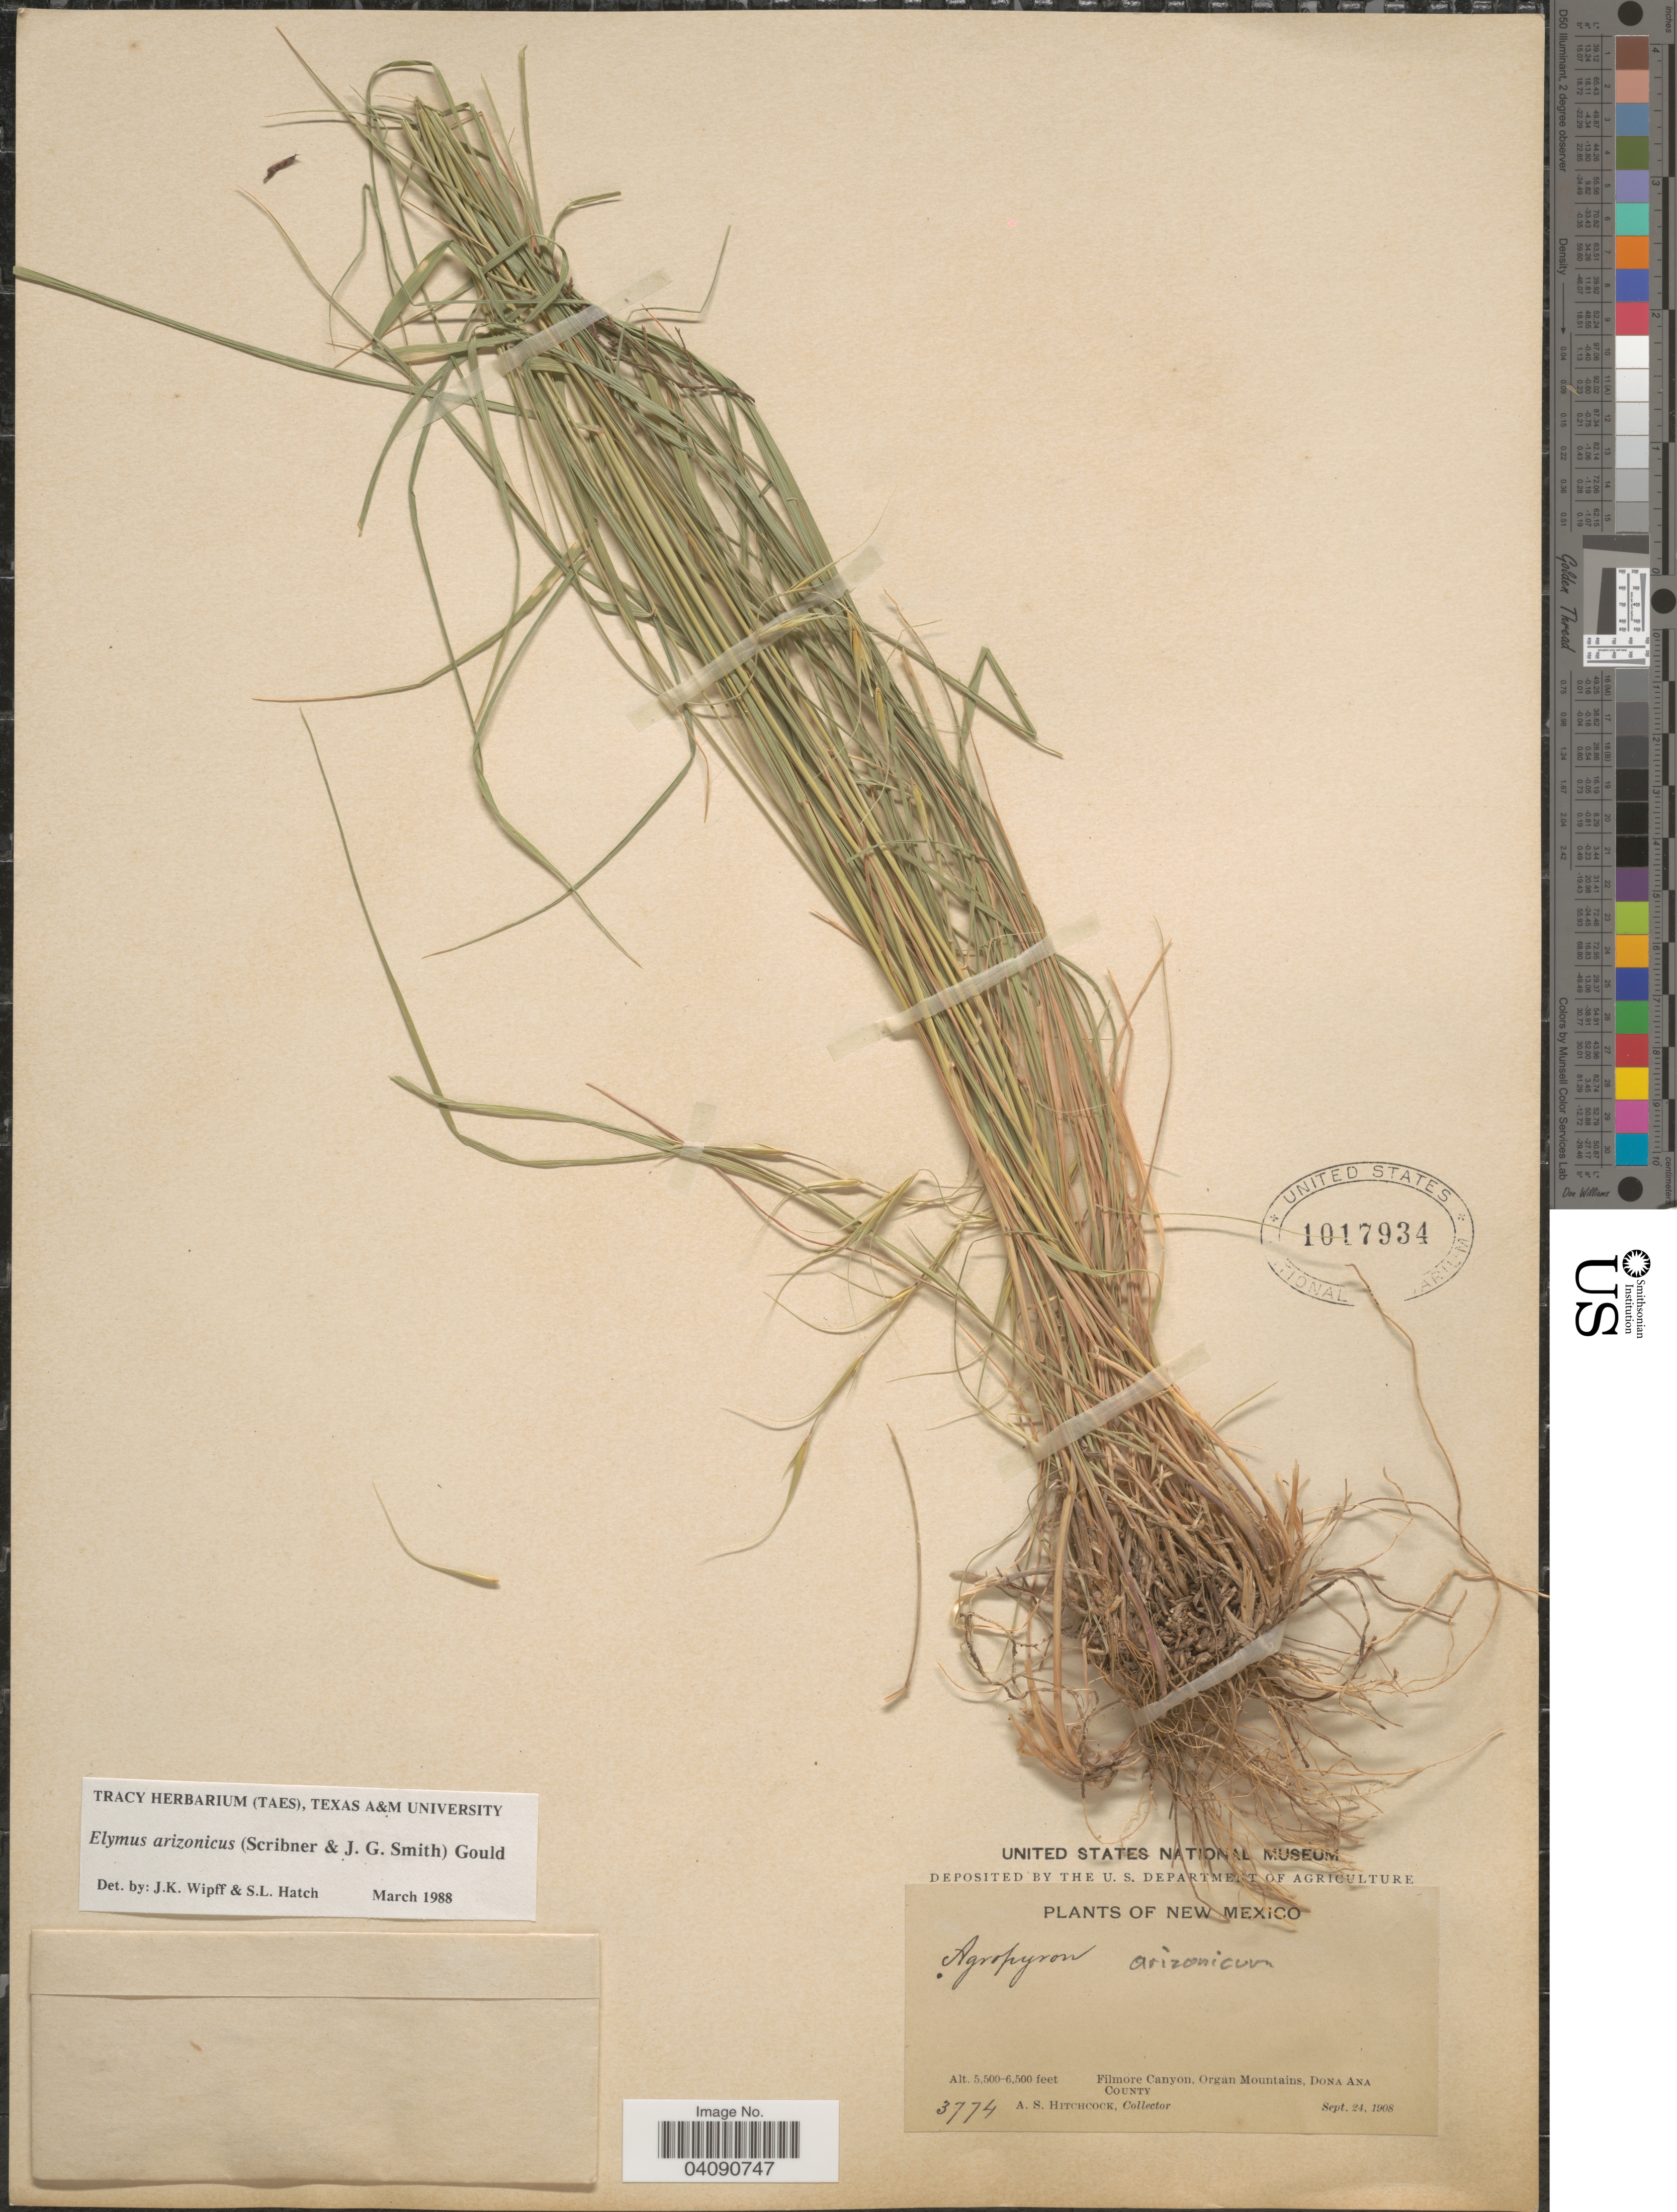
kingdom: Plantae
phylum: Tracheophyta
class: Liliopsida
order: Poales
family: Poaceae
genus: Elymus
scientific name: Elymus arizonicus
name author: (Scribn. & J.G. Sm.) Gould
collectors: A. S. Hitchcock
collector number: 3774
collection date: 1908-09-24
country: United States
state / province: New Mexico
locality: Filmore Canyon, Organ Mountains, Don Ana County.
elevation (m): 1676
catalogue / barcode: US 1017934